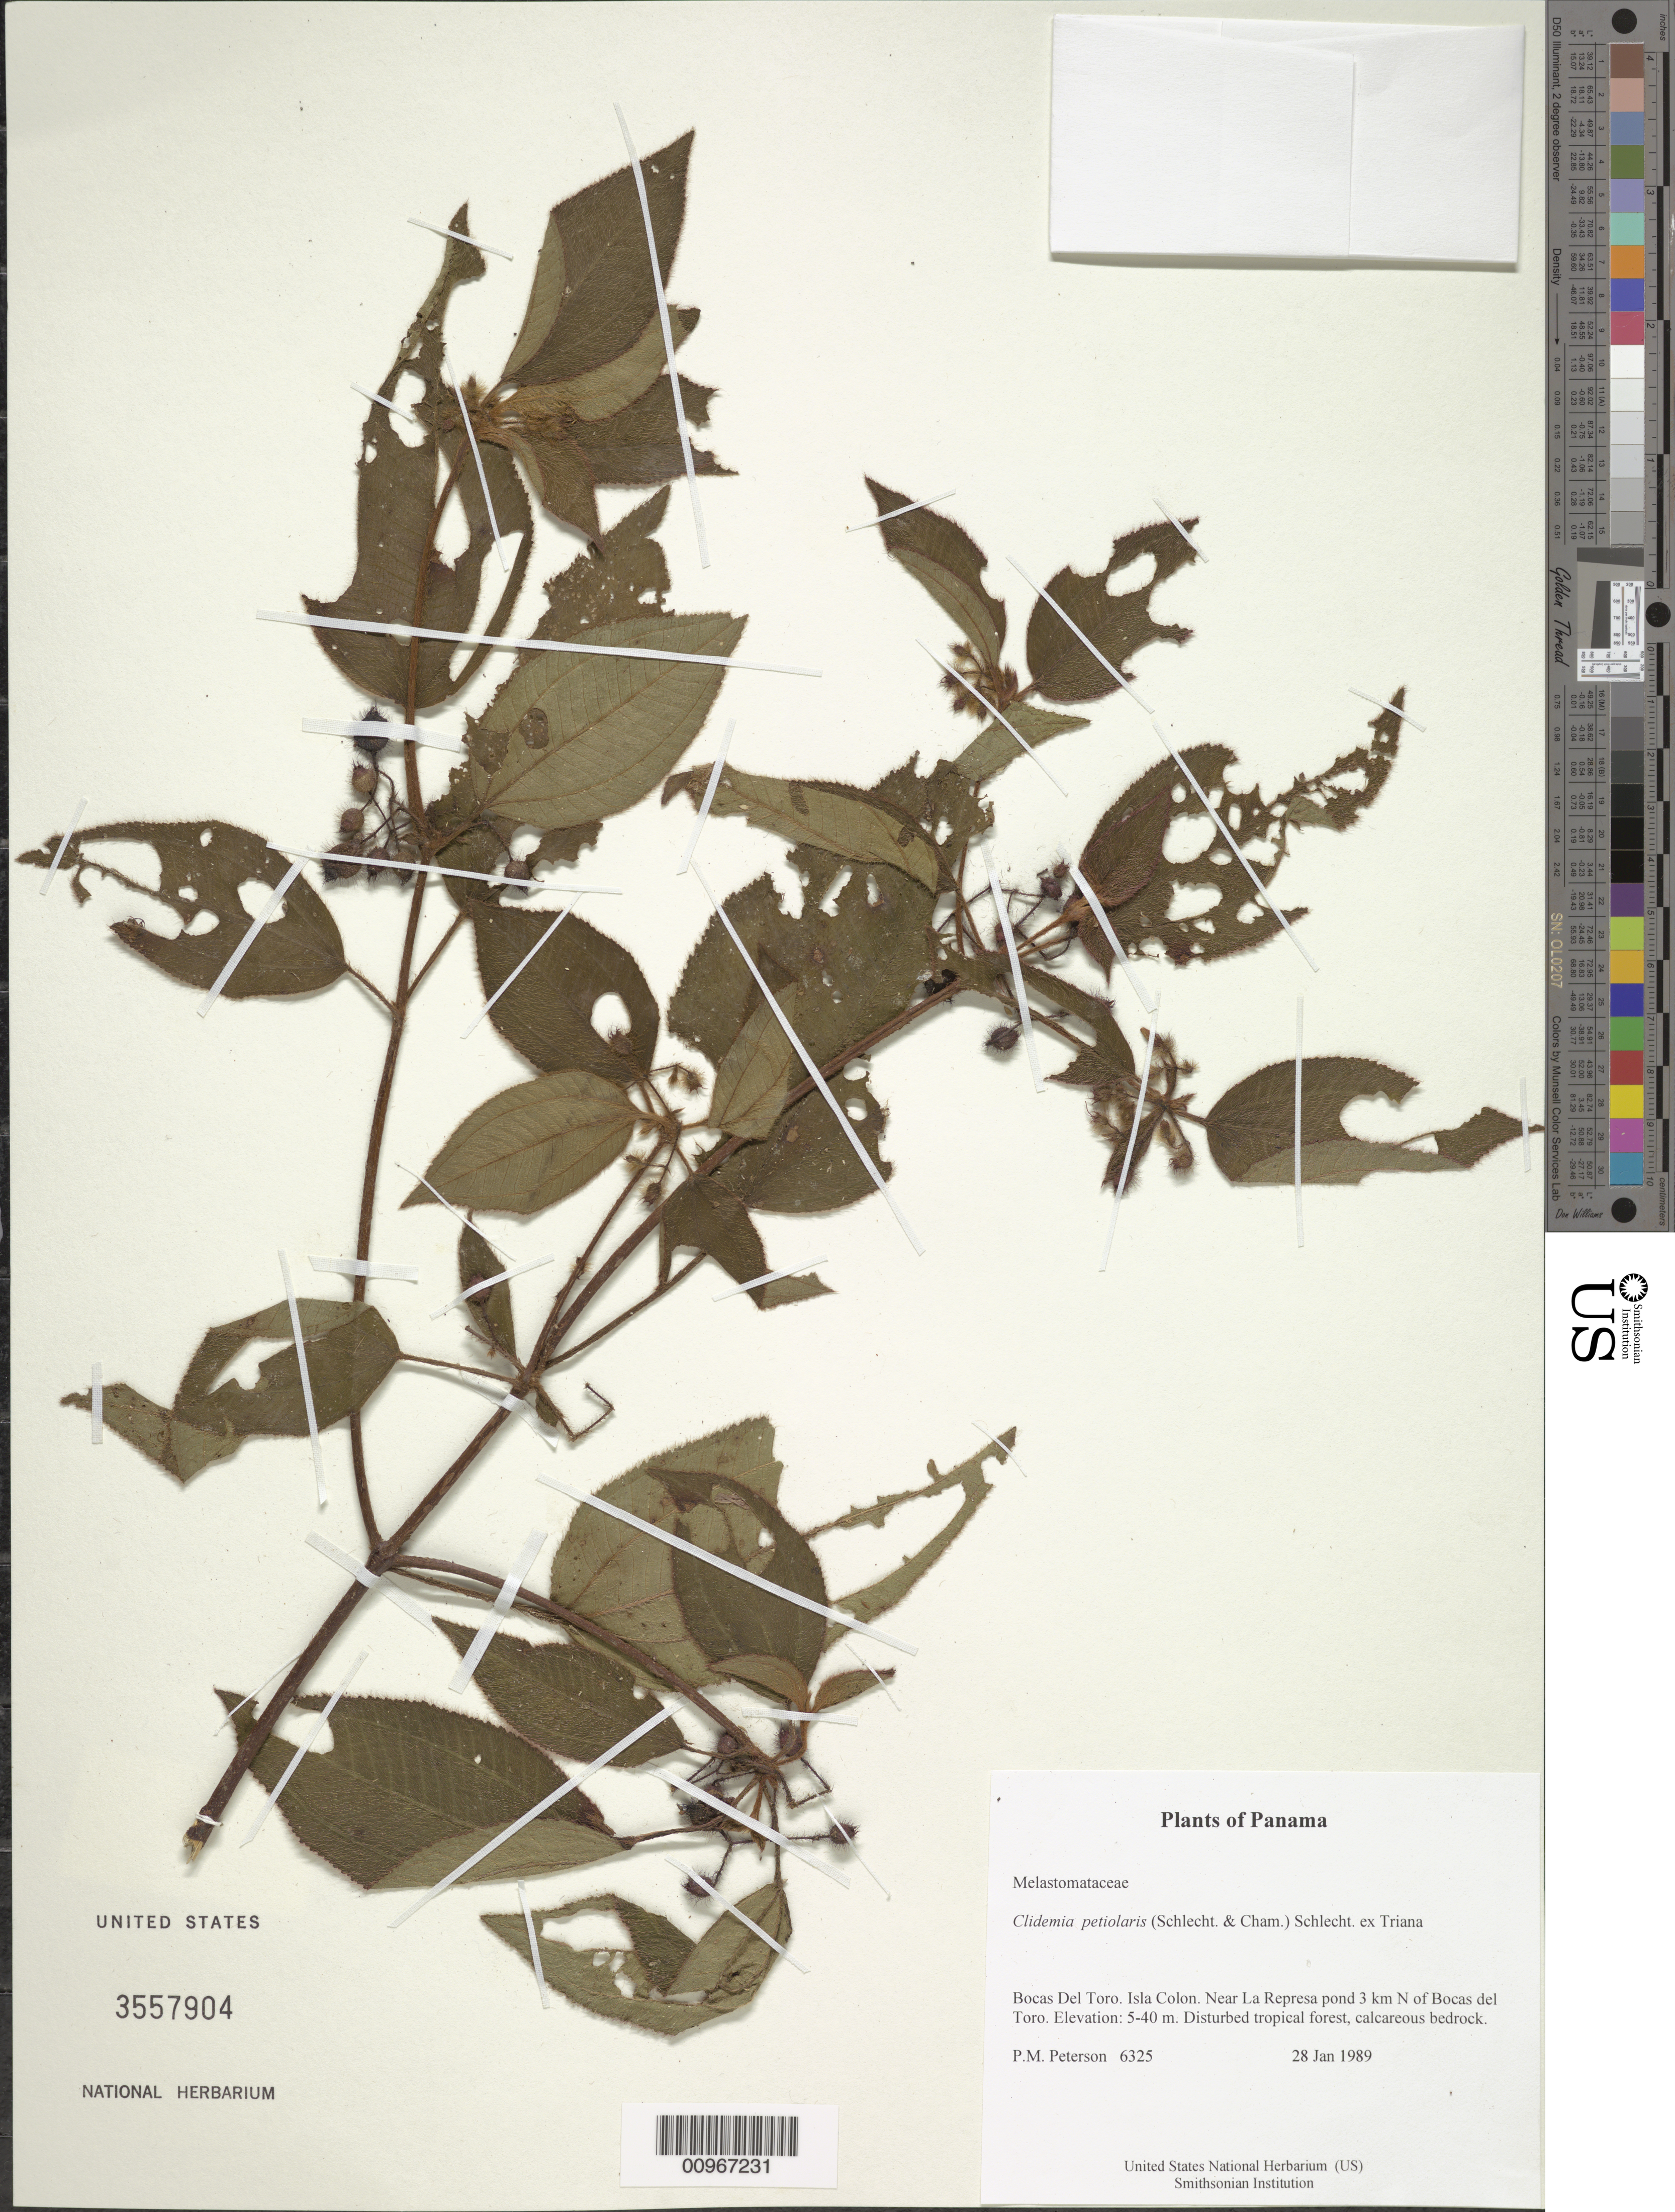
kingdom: Plantae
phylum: Tracheophyta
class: Magnoliopsida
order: Myrtales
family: Melastomataceae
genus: Clidemia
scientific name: Clidemia petiolaris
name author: (Schltdl. & Cham.) Schltdl. ex Triana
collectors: P. M. Peterson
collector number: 06325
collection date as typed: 28 Jan 1989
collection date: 1989-01-28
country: Panama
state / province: Bocas del Toro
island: Colón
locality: Near La Represa pond 3 km N of Bocas del Toro.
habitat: Disturbed tropical forest, calcareous bedrock.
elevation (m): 5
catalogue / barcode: US 3557904